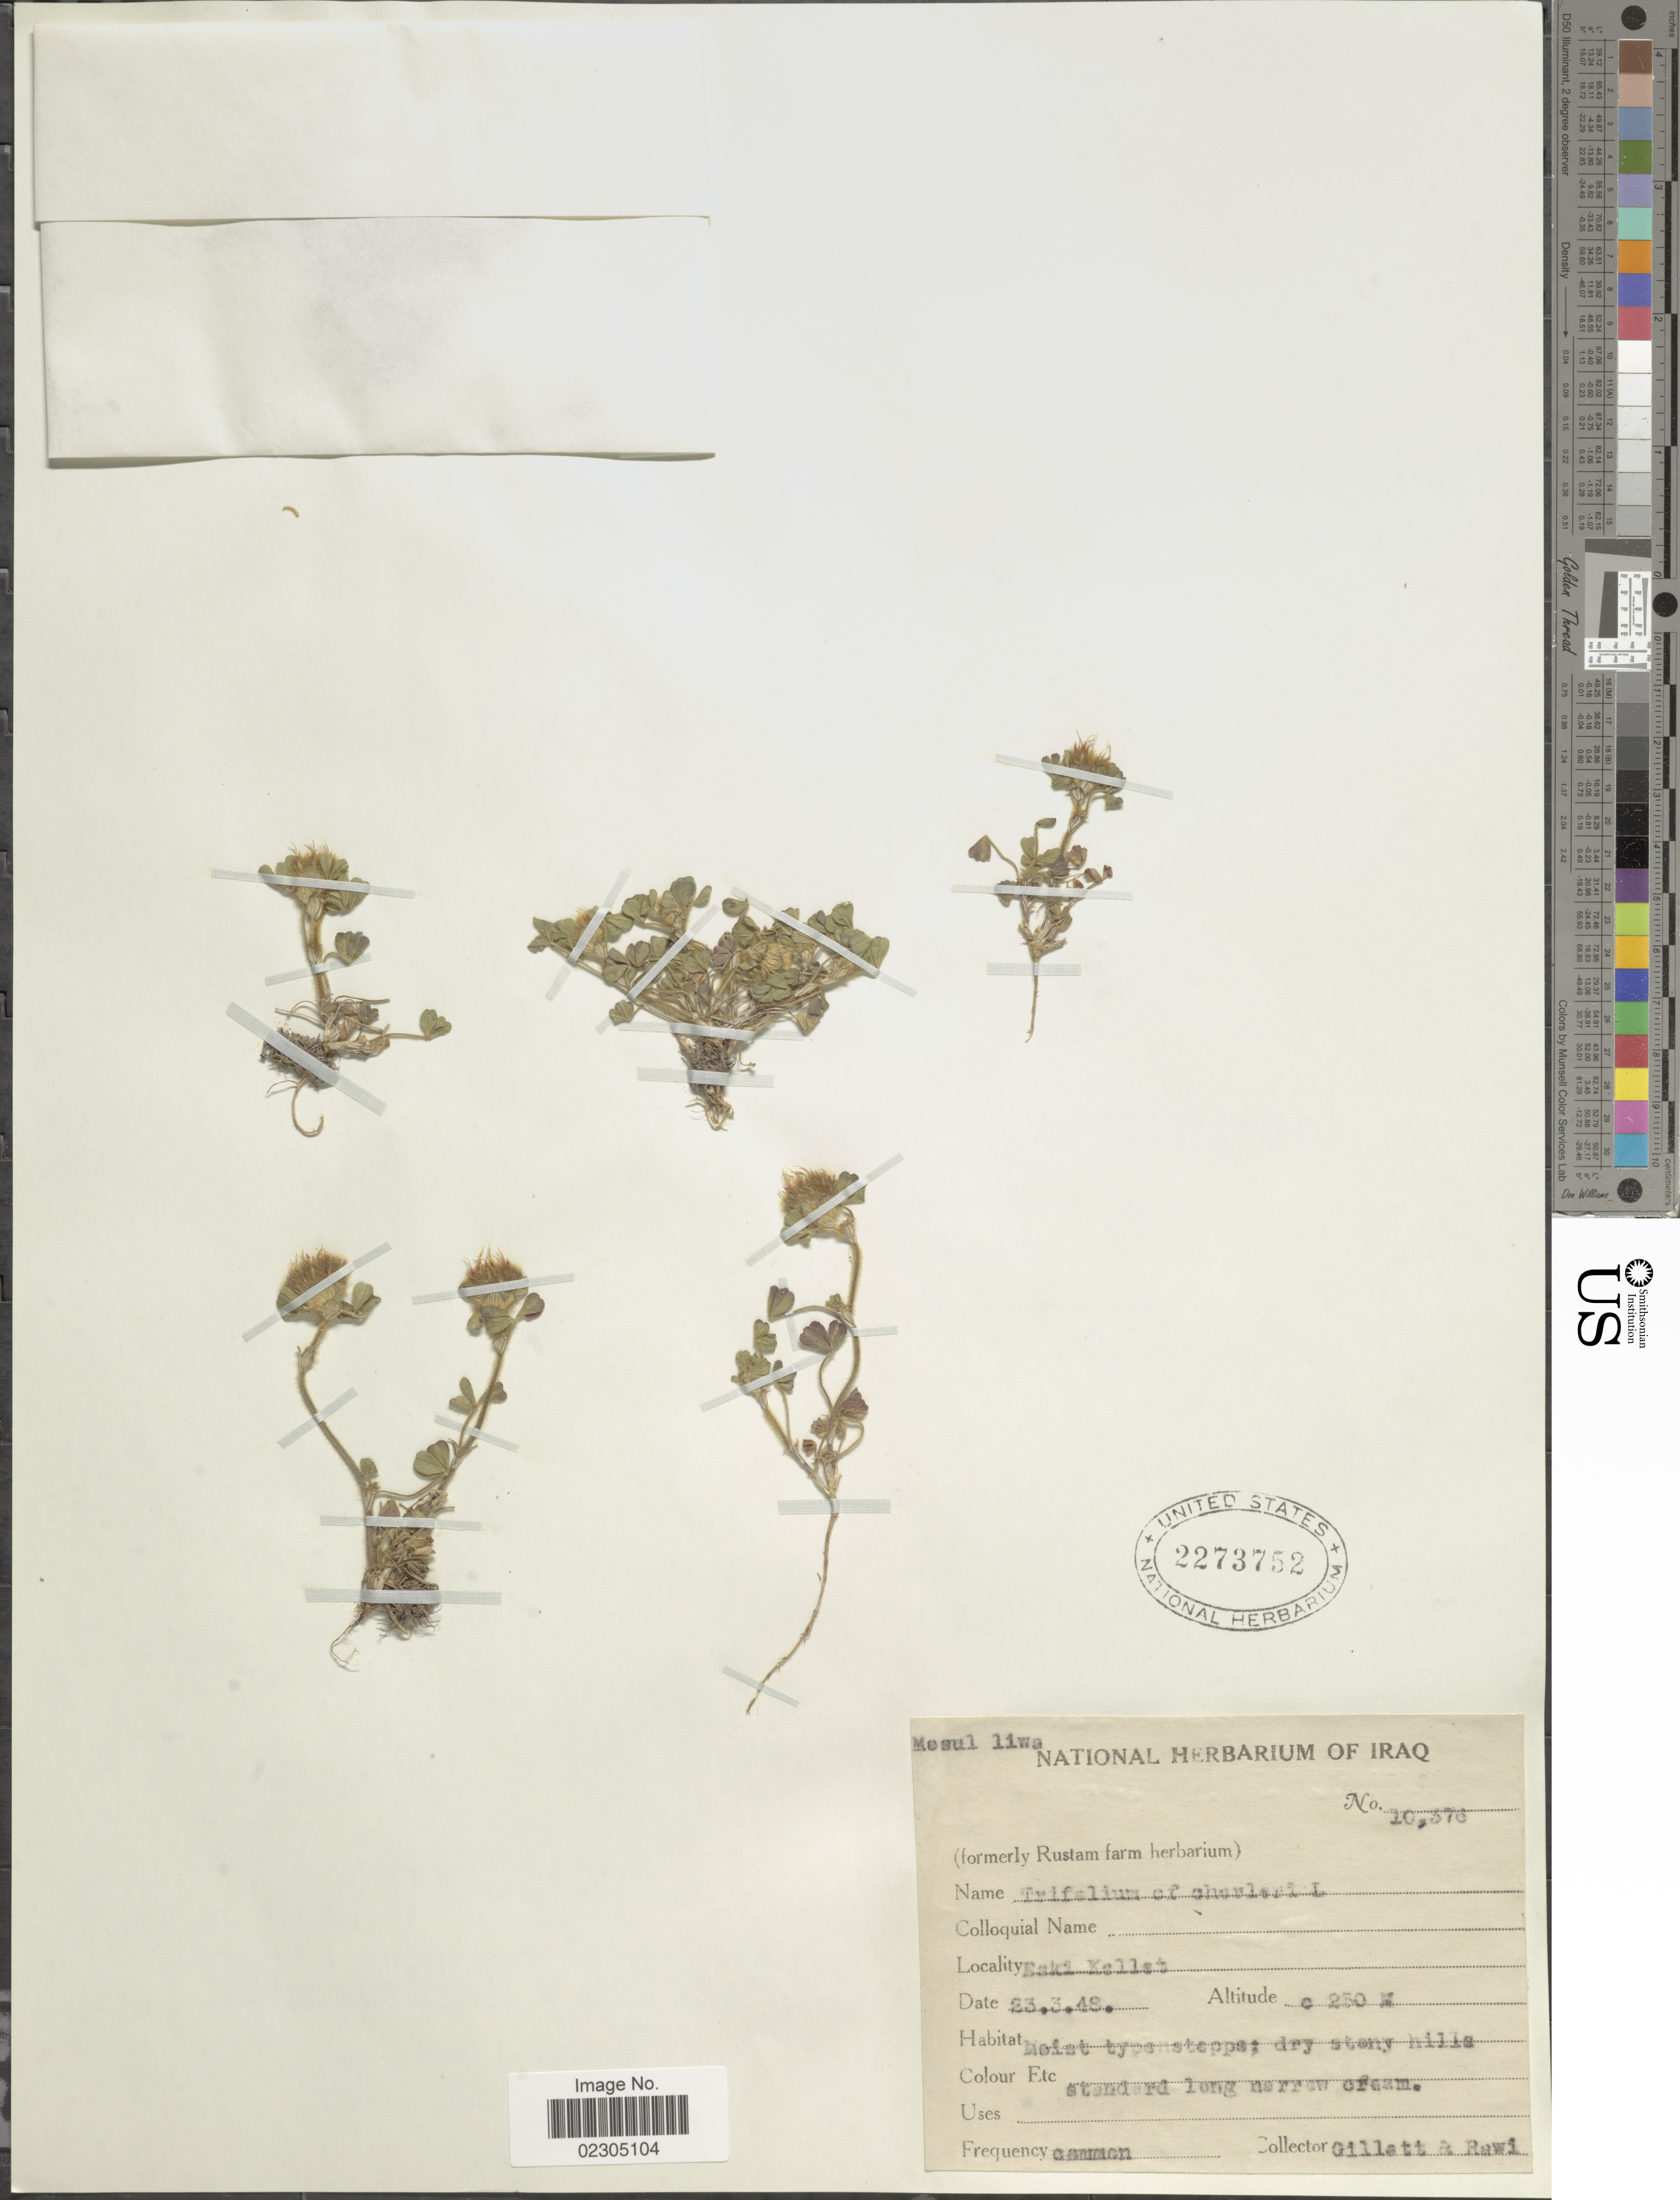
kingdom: Plantae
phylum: Tracheophyta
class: Magnoliopsida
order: Fabales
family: Fabaceae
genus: Trifolium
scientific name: Trifolium cherleri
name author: L.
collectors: Gillett, -- & -. Rawi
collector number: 10376*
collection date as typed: Transcribed d/m/y: 23/3/48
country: Iraq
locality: Aski Kellet.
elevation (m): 250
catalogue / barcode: US 2273752